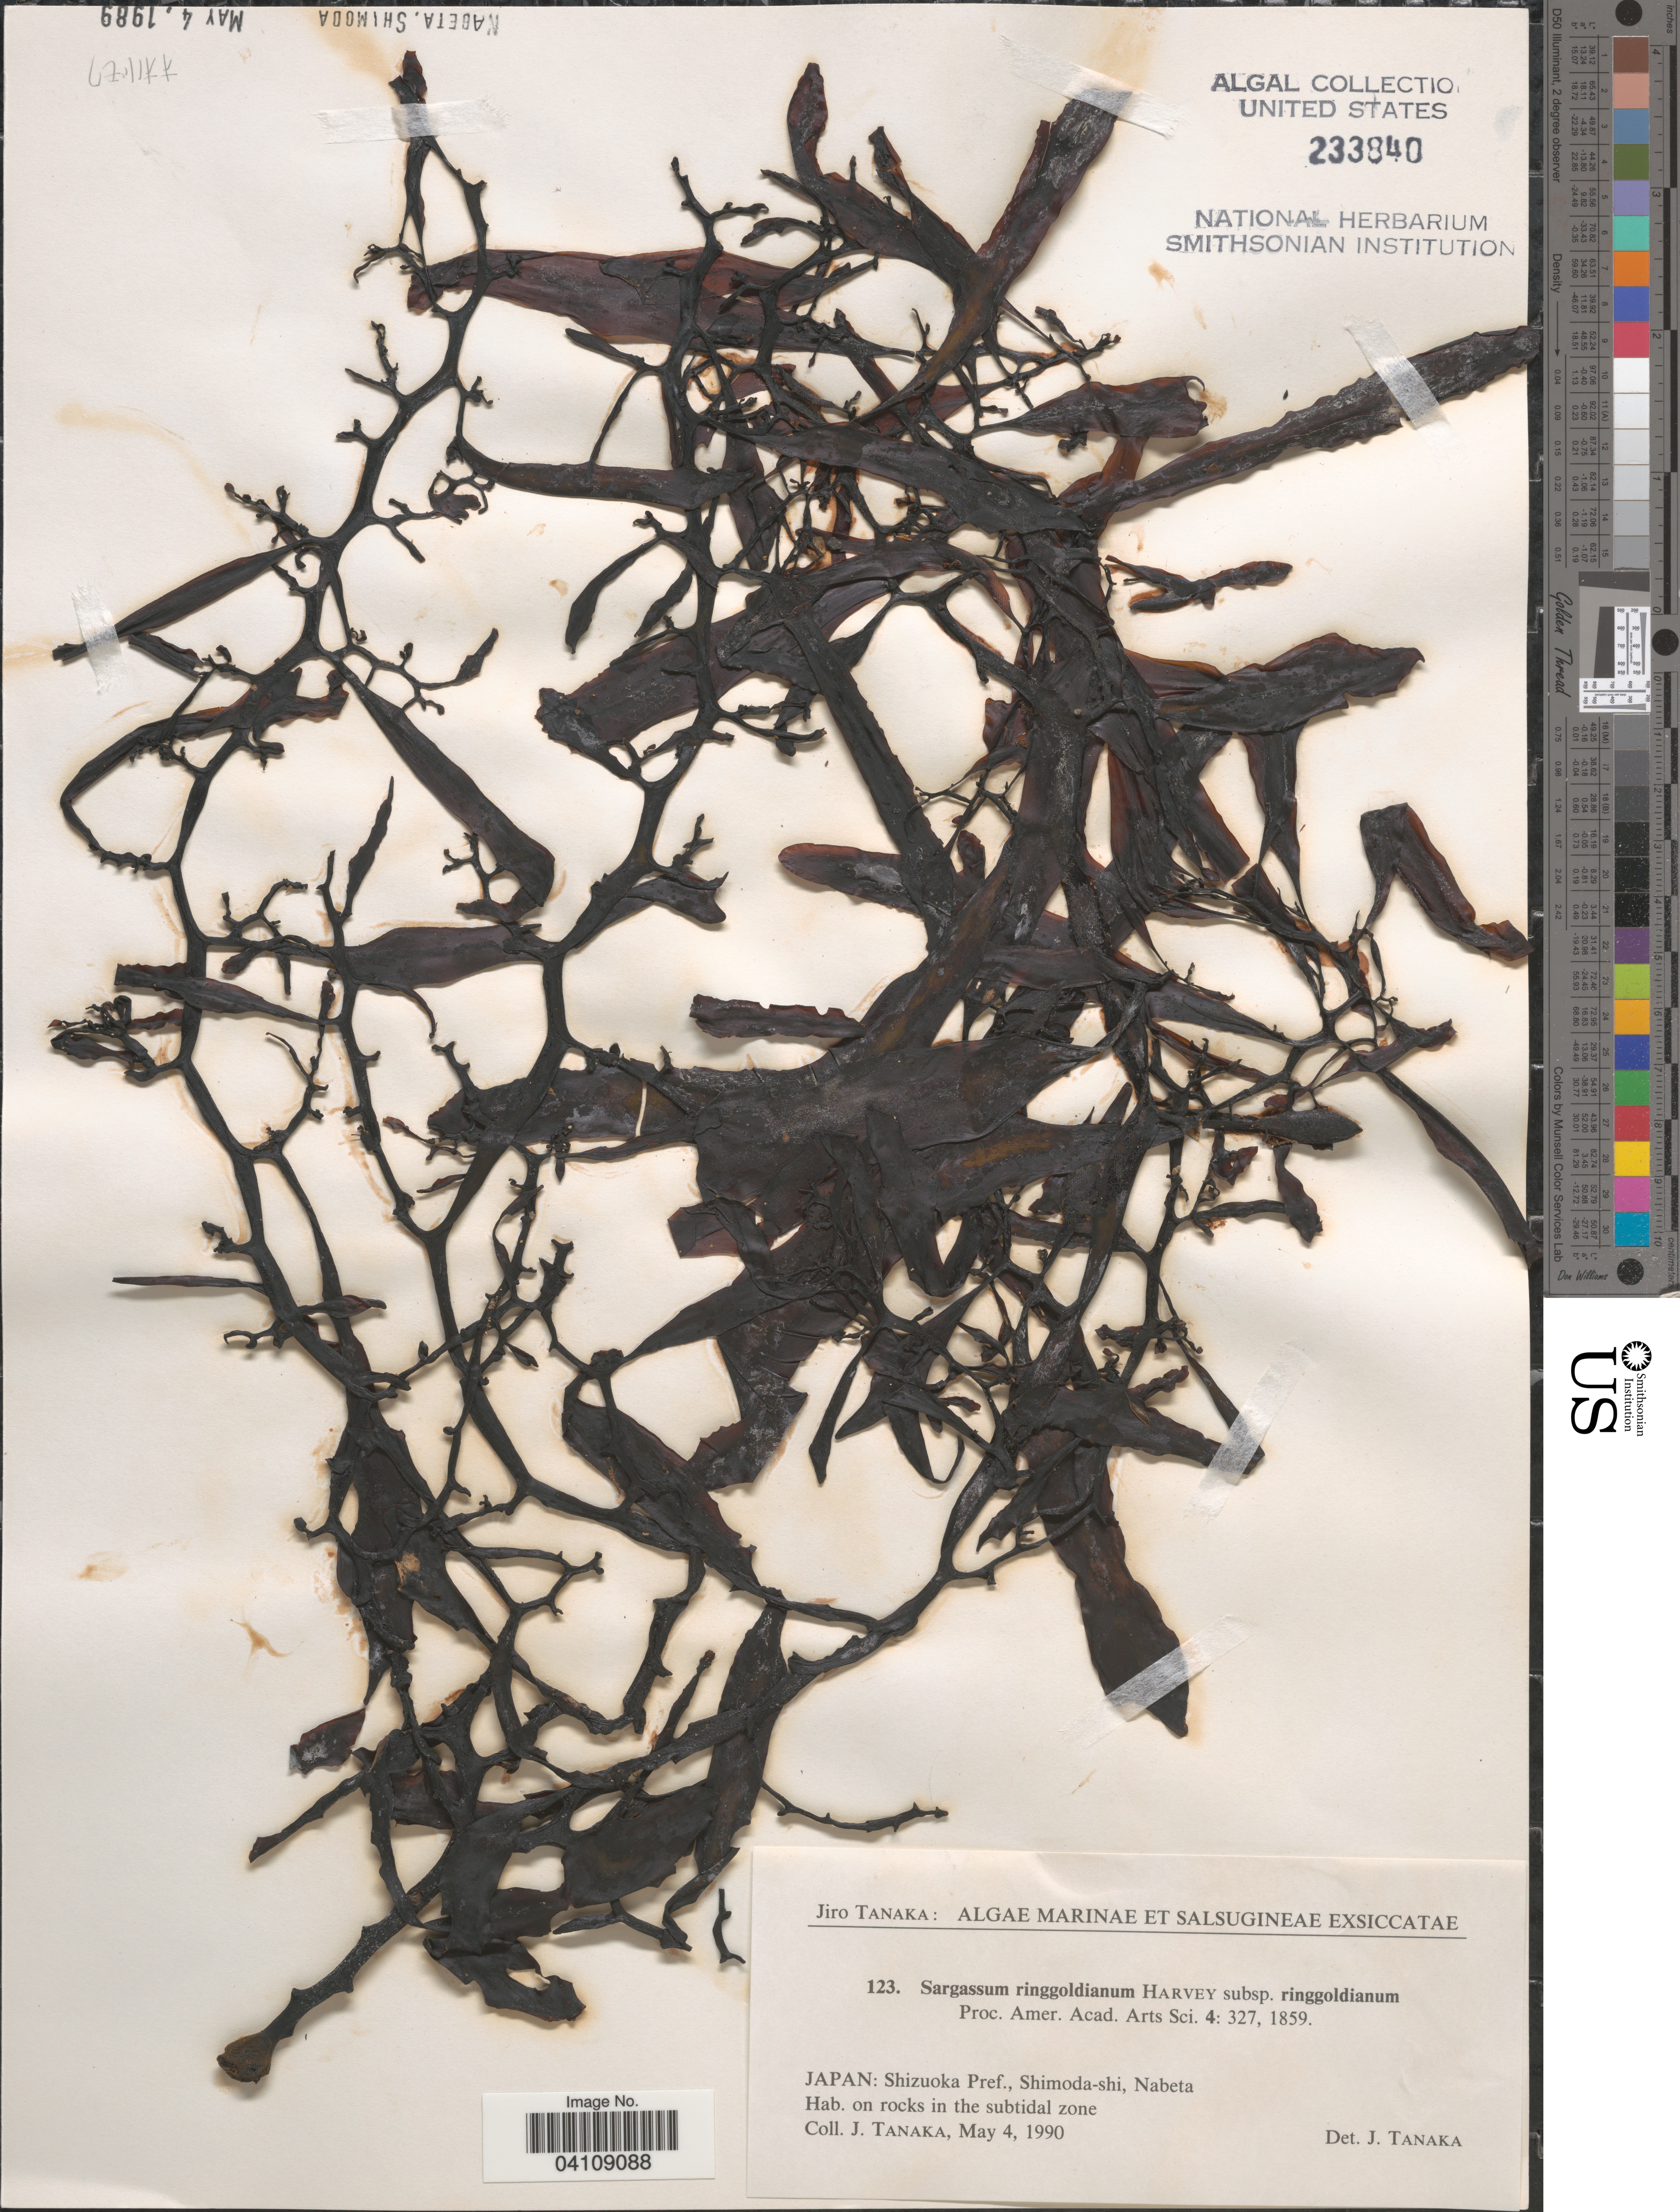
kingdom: Chromista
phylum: Ochrophyta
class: Phaeophyceae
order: Fucales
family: Sargassaceae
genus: Sargassum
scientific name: Sargassum ringgoldianum subsp. ringgoldianum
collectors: J. Tanaka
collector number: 123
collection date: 1990-05-04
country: Japan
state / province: Sizuoka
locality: Shizuoka Pref., Shimoda-shi, Nabeta.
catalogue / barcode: US 233840